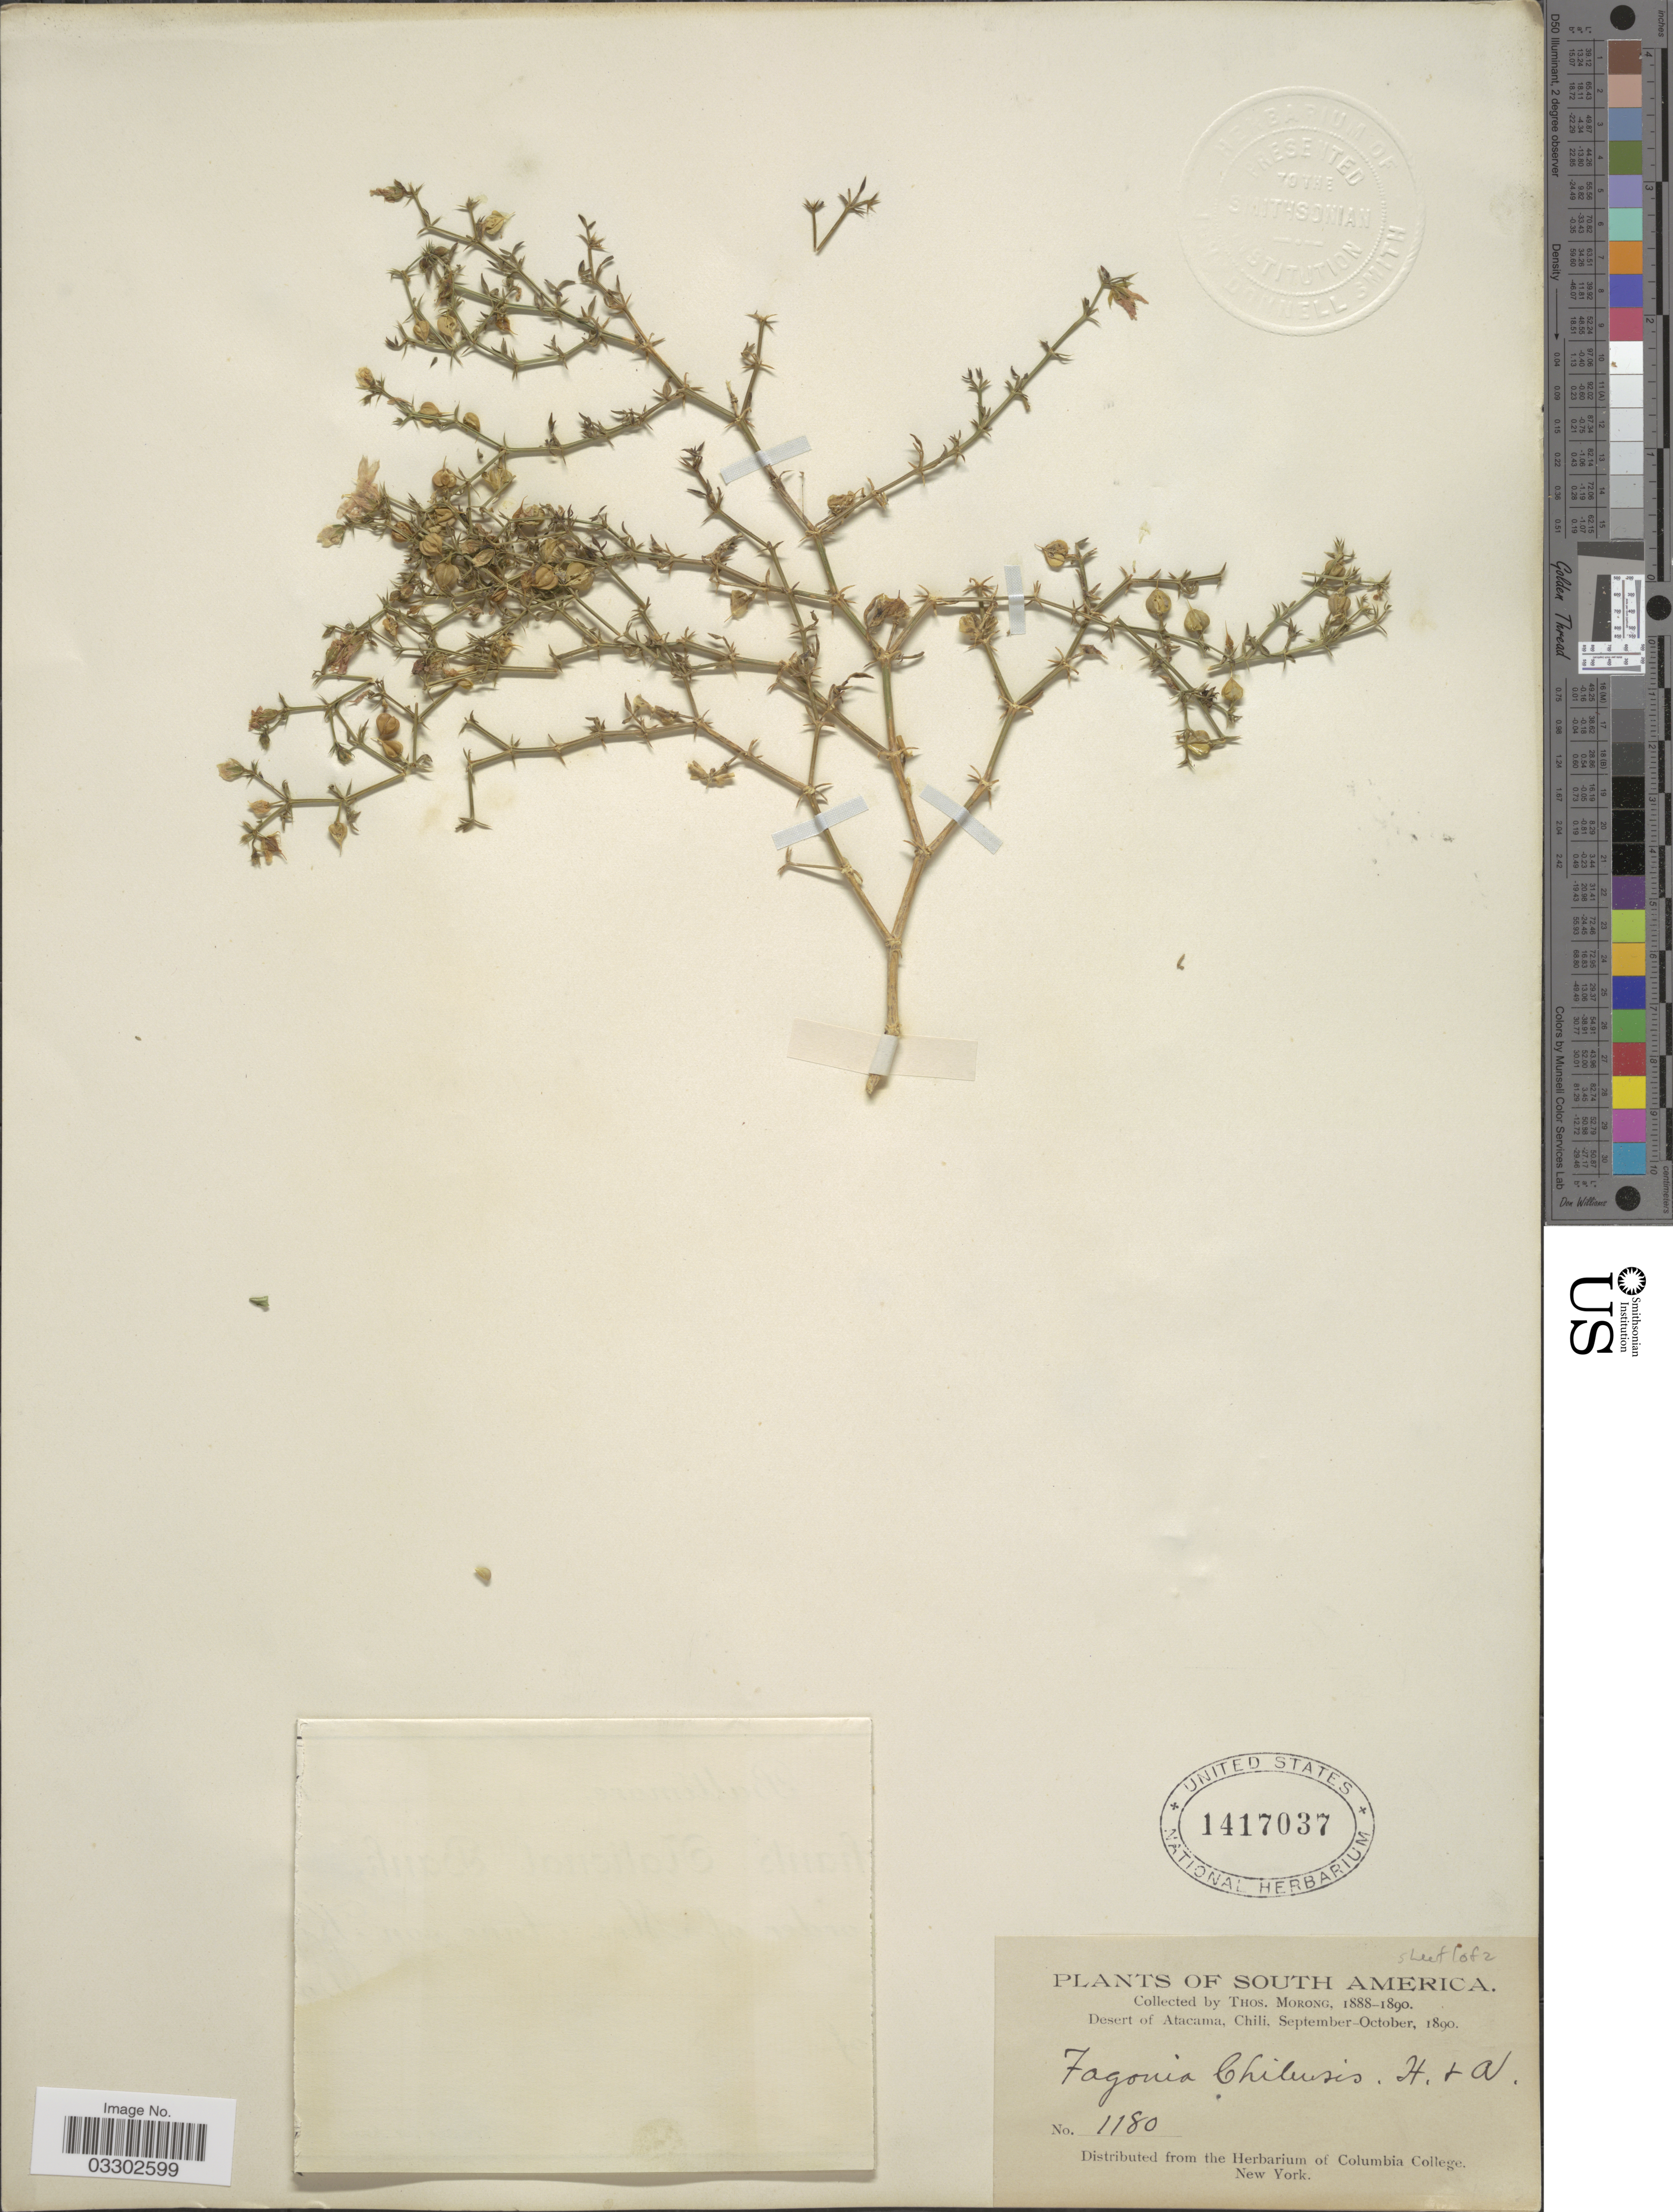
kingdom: Plantae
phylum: Tracheophyta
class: Magnoliopsida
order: Zygophyllales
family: Zygophyllaceae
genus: Fagonia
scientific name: Fagonia chilensis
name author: Hook. & Arn.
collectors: ex herb. T. Morong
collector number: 1180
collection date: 1890-09/1890-10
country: Chile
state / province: Atacama (III)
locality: Desert of Atacama.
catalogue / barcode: US 1417037